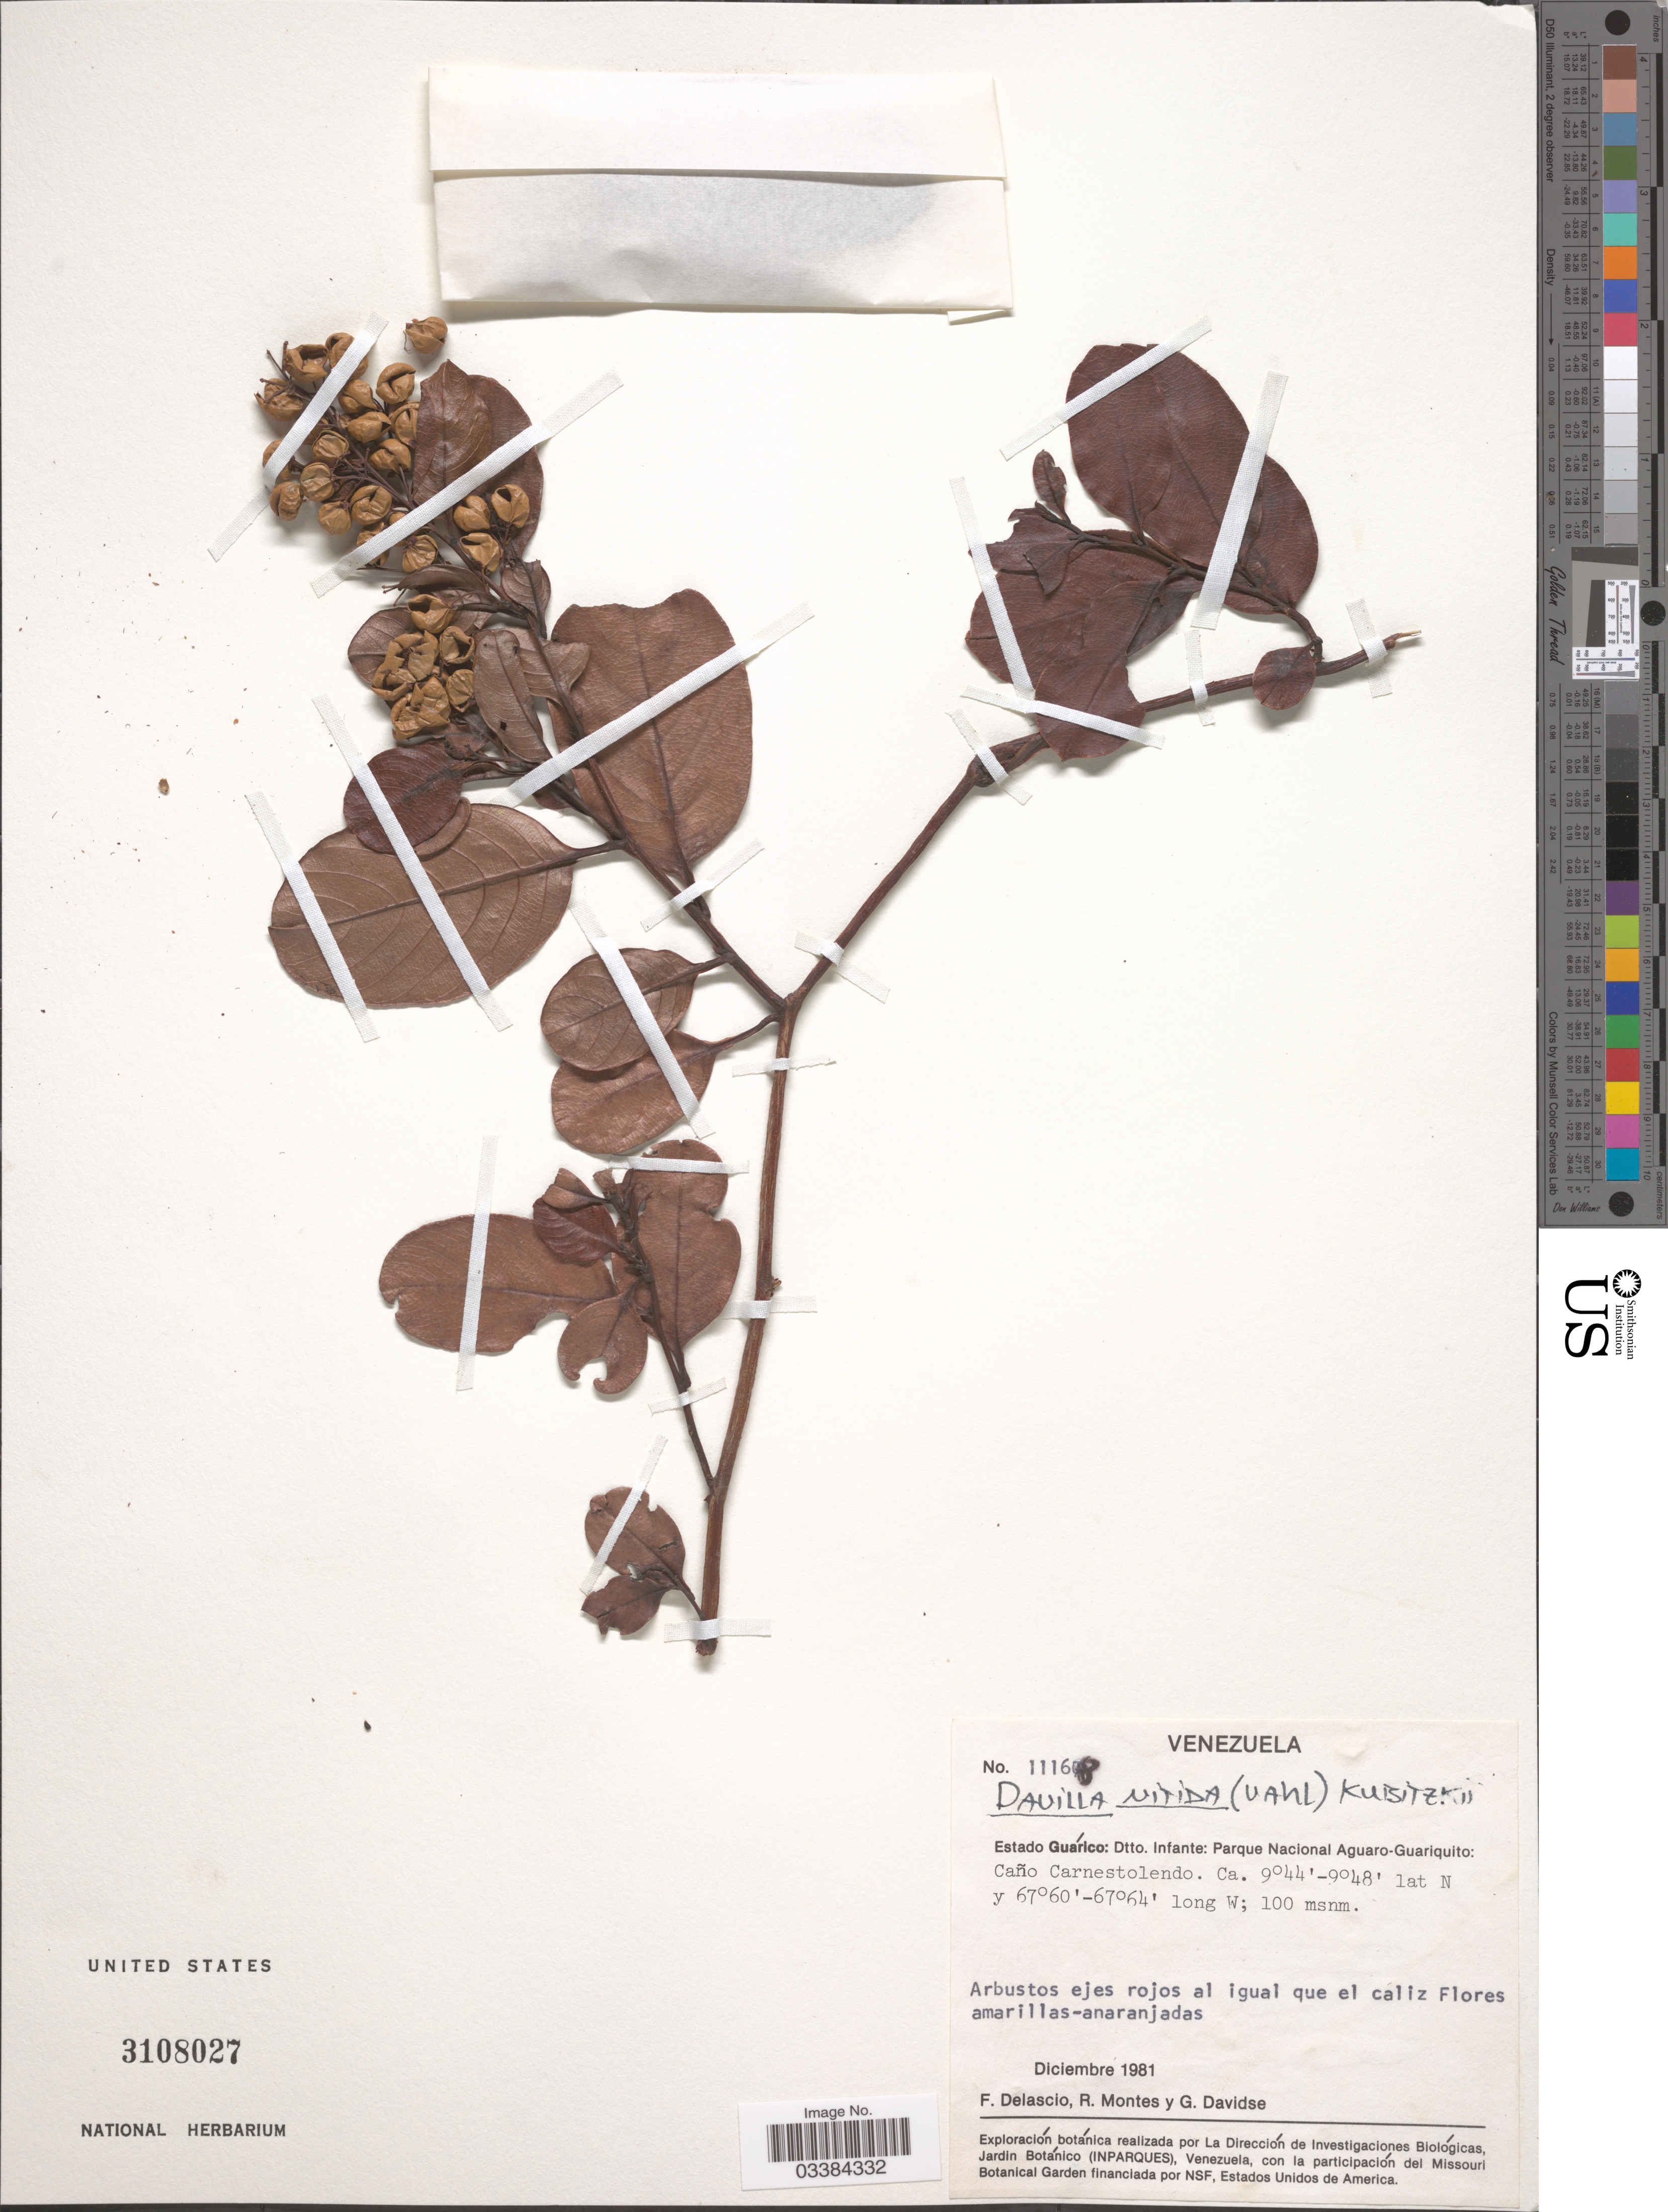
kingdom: Plantae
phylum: Tracheophyta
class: Magnoliopsida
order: Dilleniales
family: Dilleniaceae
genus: Davilla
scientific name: Davilla nitida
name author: (Vahl) Kubitzki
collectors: F. Delascio C., R. Montes & G. Davidse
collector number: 11168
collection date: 1981-12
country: Venezuela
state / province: Guárico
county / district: Leonardo Infante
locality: Dtto. Infante: Parque Nacional Aguaro-Guariquito: Caño Carnestolendo.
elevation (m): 100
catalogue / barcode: US 3108027